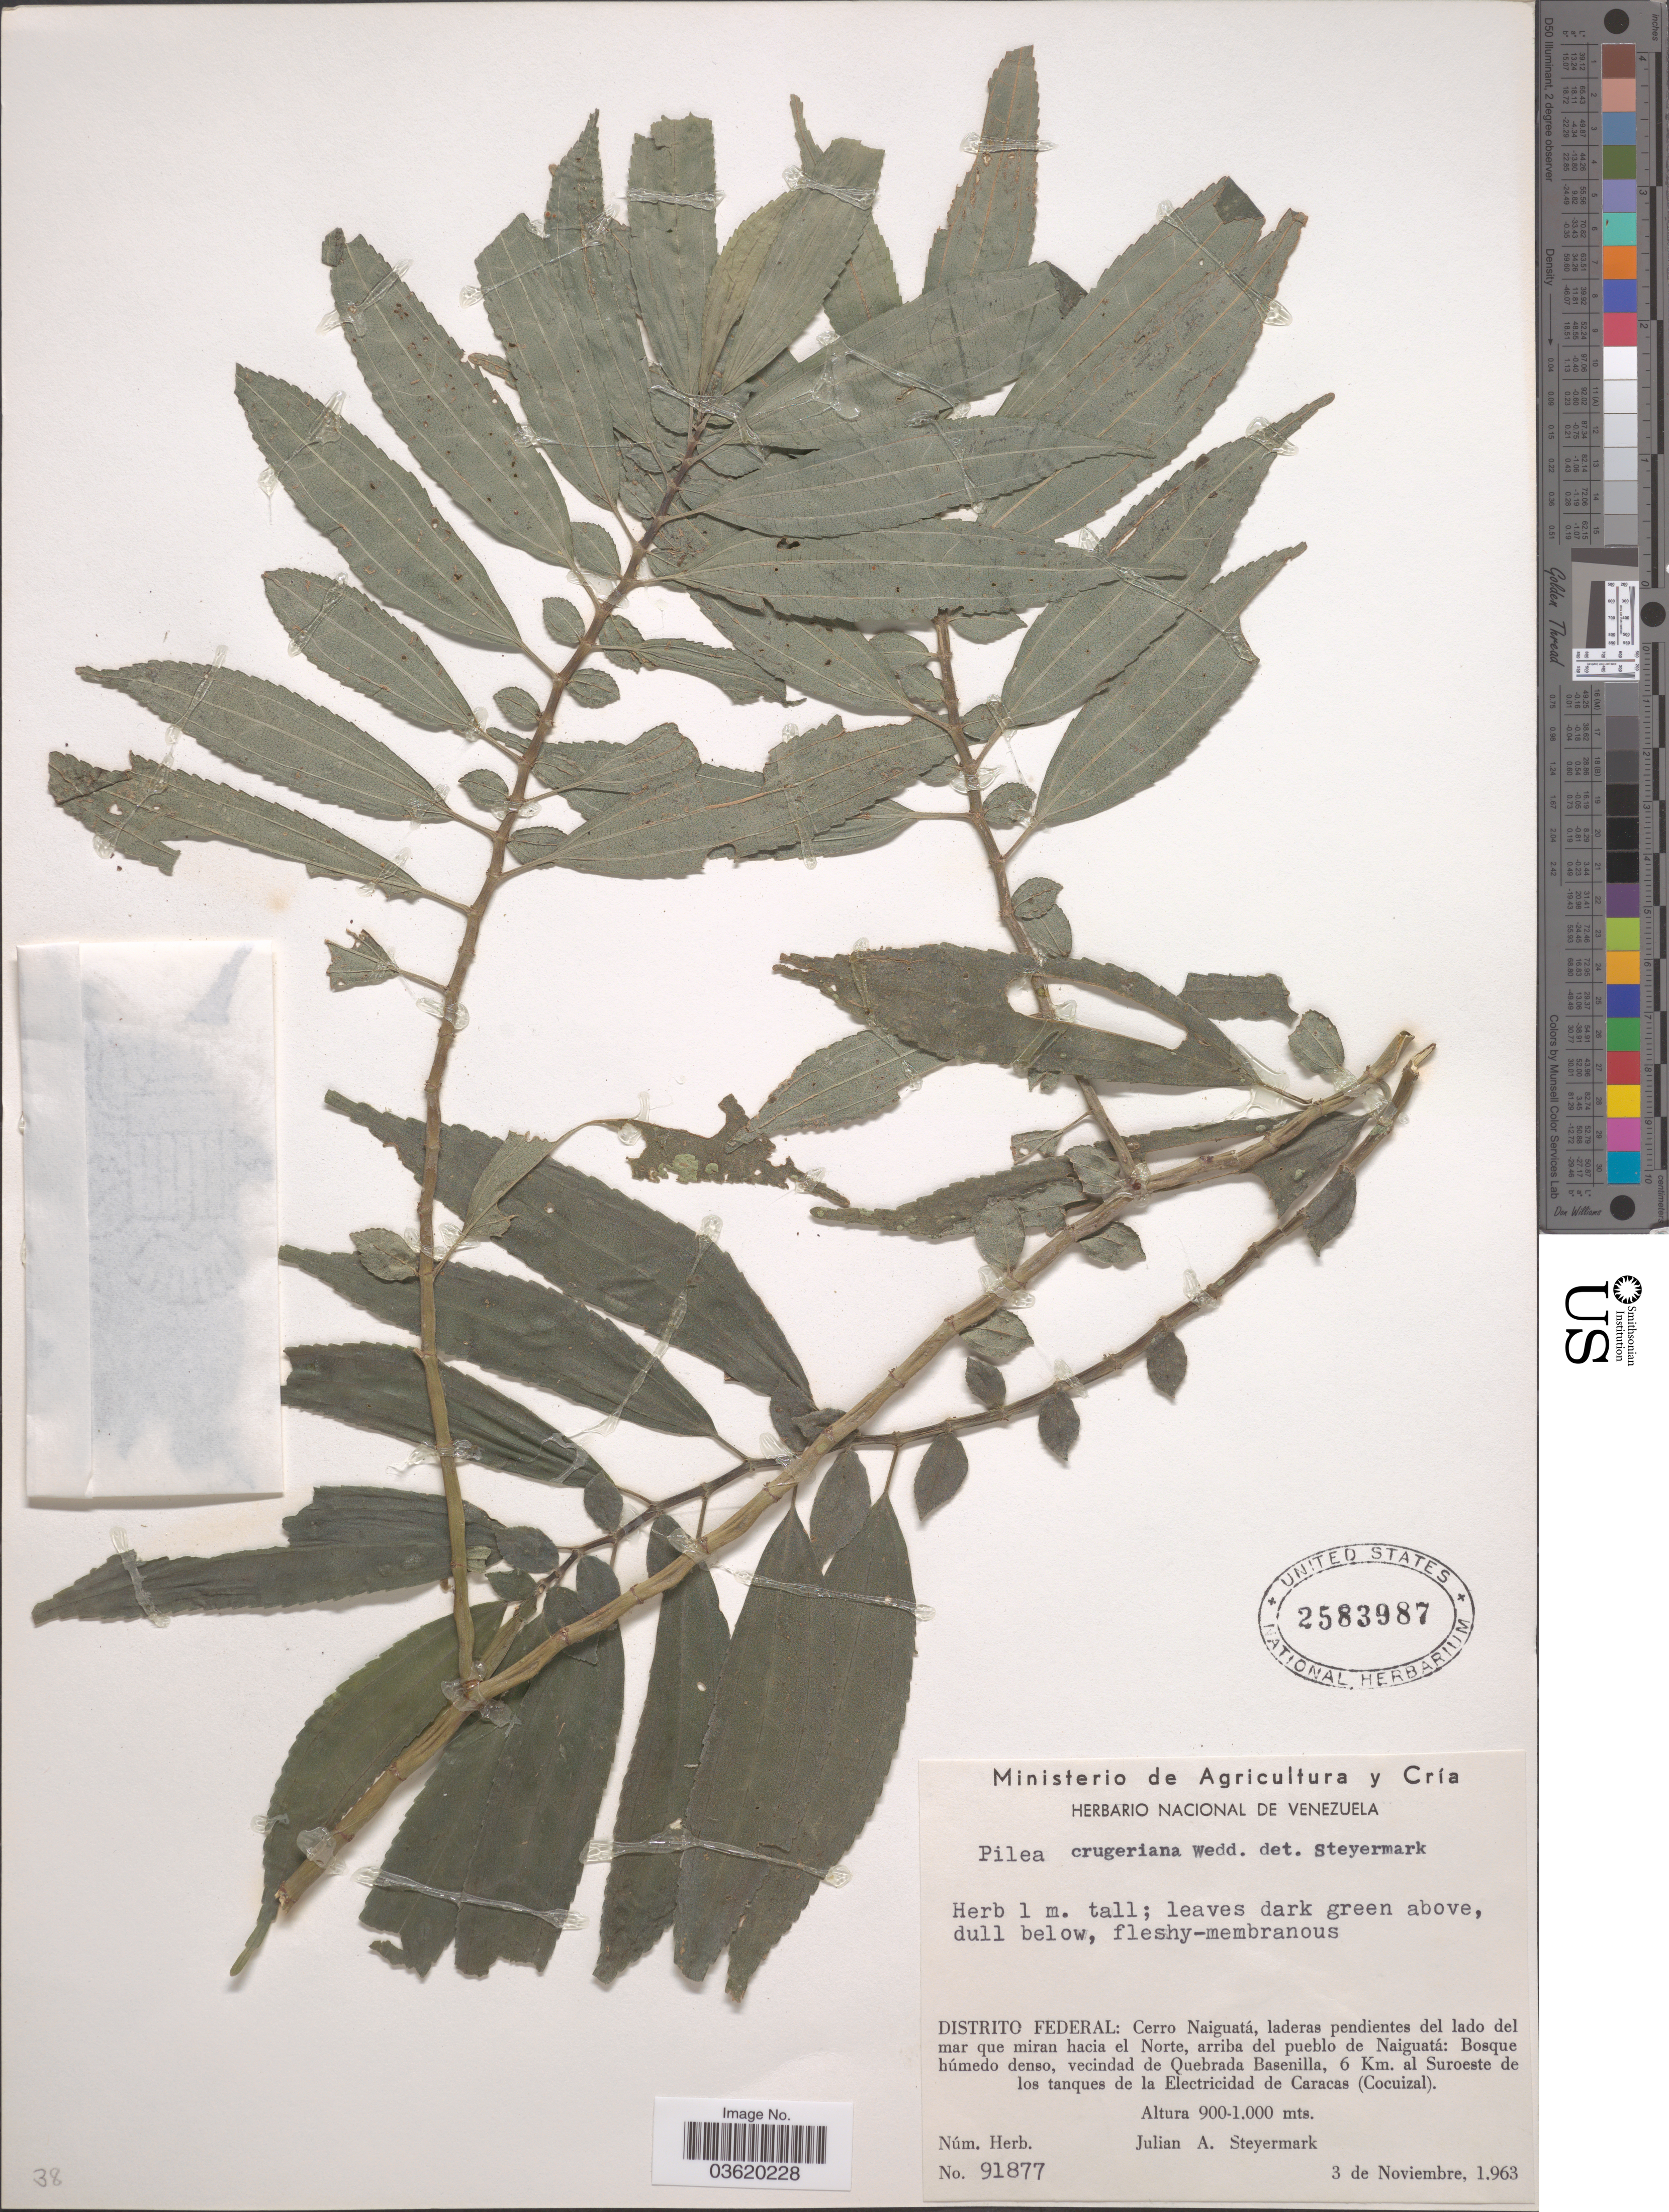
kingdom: Plantae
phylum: Tracheophyta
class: Magnoliopsida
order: Rosales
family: Urticaceae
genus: Pilea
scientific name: Pilea cruegeriana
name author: Wedd.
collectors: J. Steyermark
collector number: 91877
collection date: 1963-11-03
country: Venezuela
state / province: Distrito Federal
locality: Distrito Federal: Cerro Naiguatá, laderas pendientes del lado del mar que miran hacia el Norte, arriba del pueblo de Naiguatá: Bosque húmedo denso, vecindad de Quebrada Basenilla, 6 Km. al Suroeste de los tanques de la Electricidad de Caracas (Cocuizal).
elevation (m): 900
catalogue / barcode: US 2583987